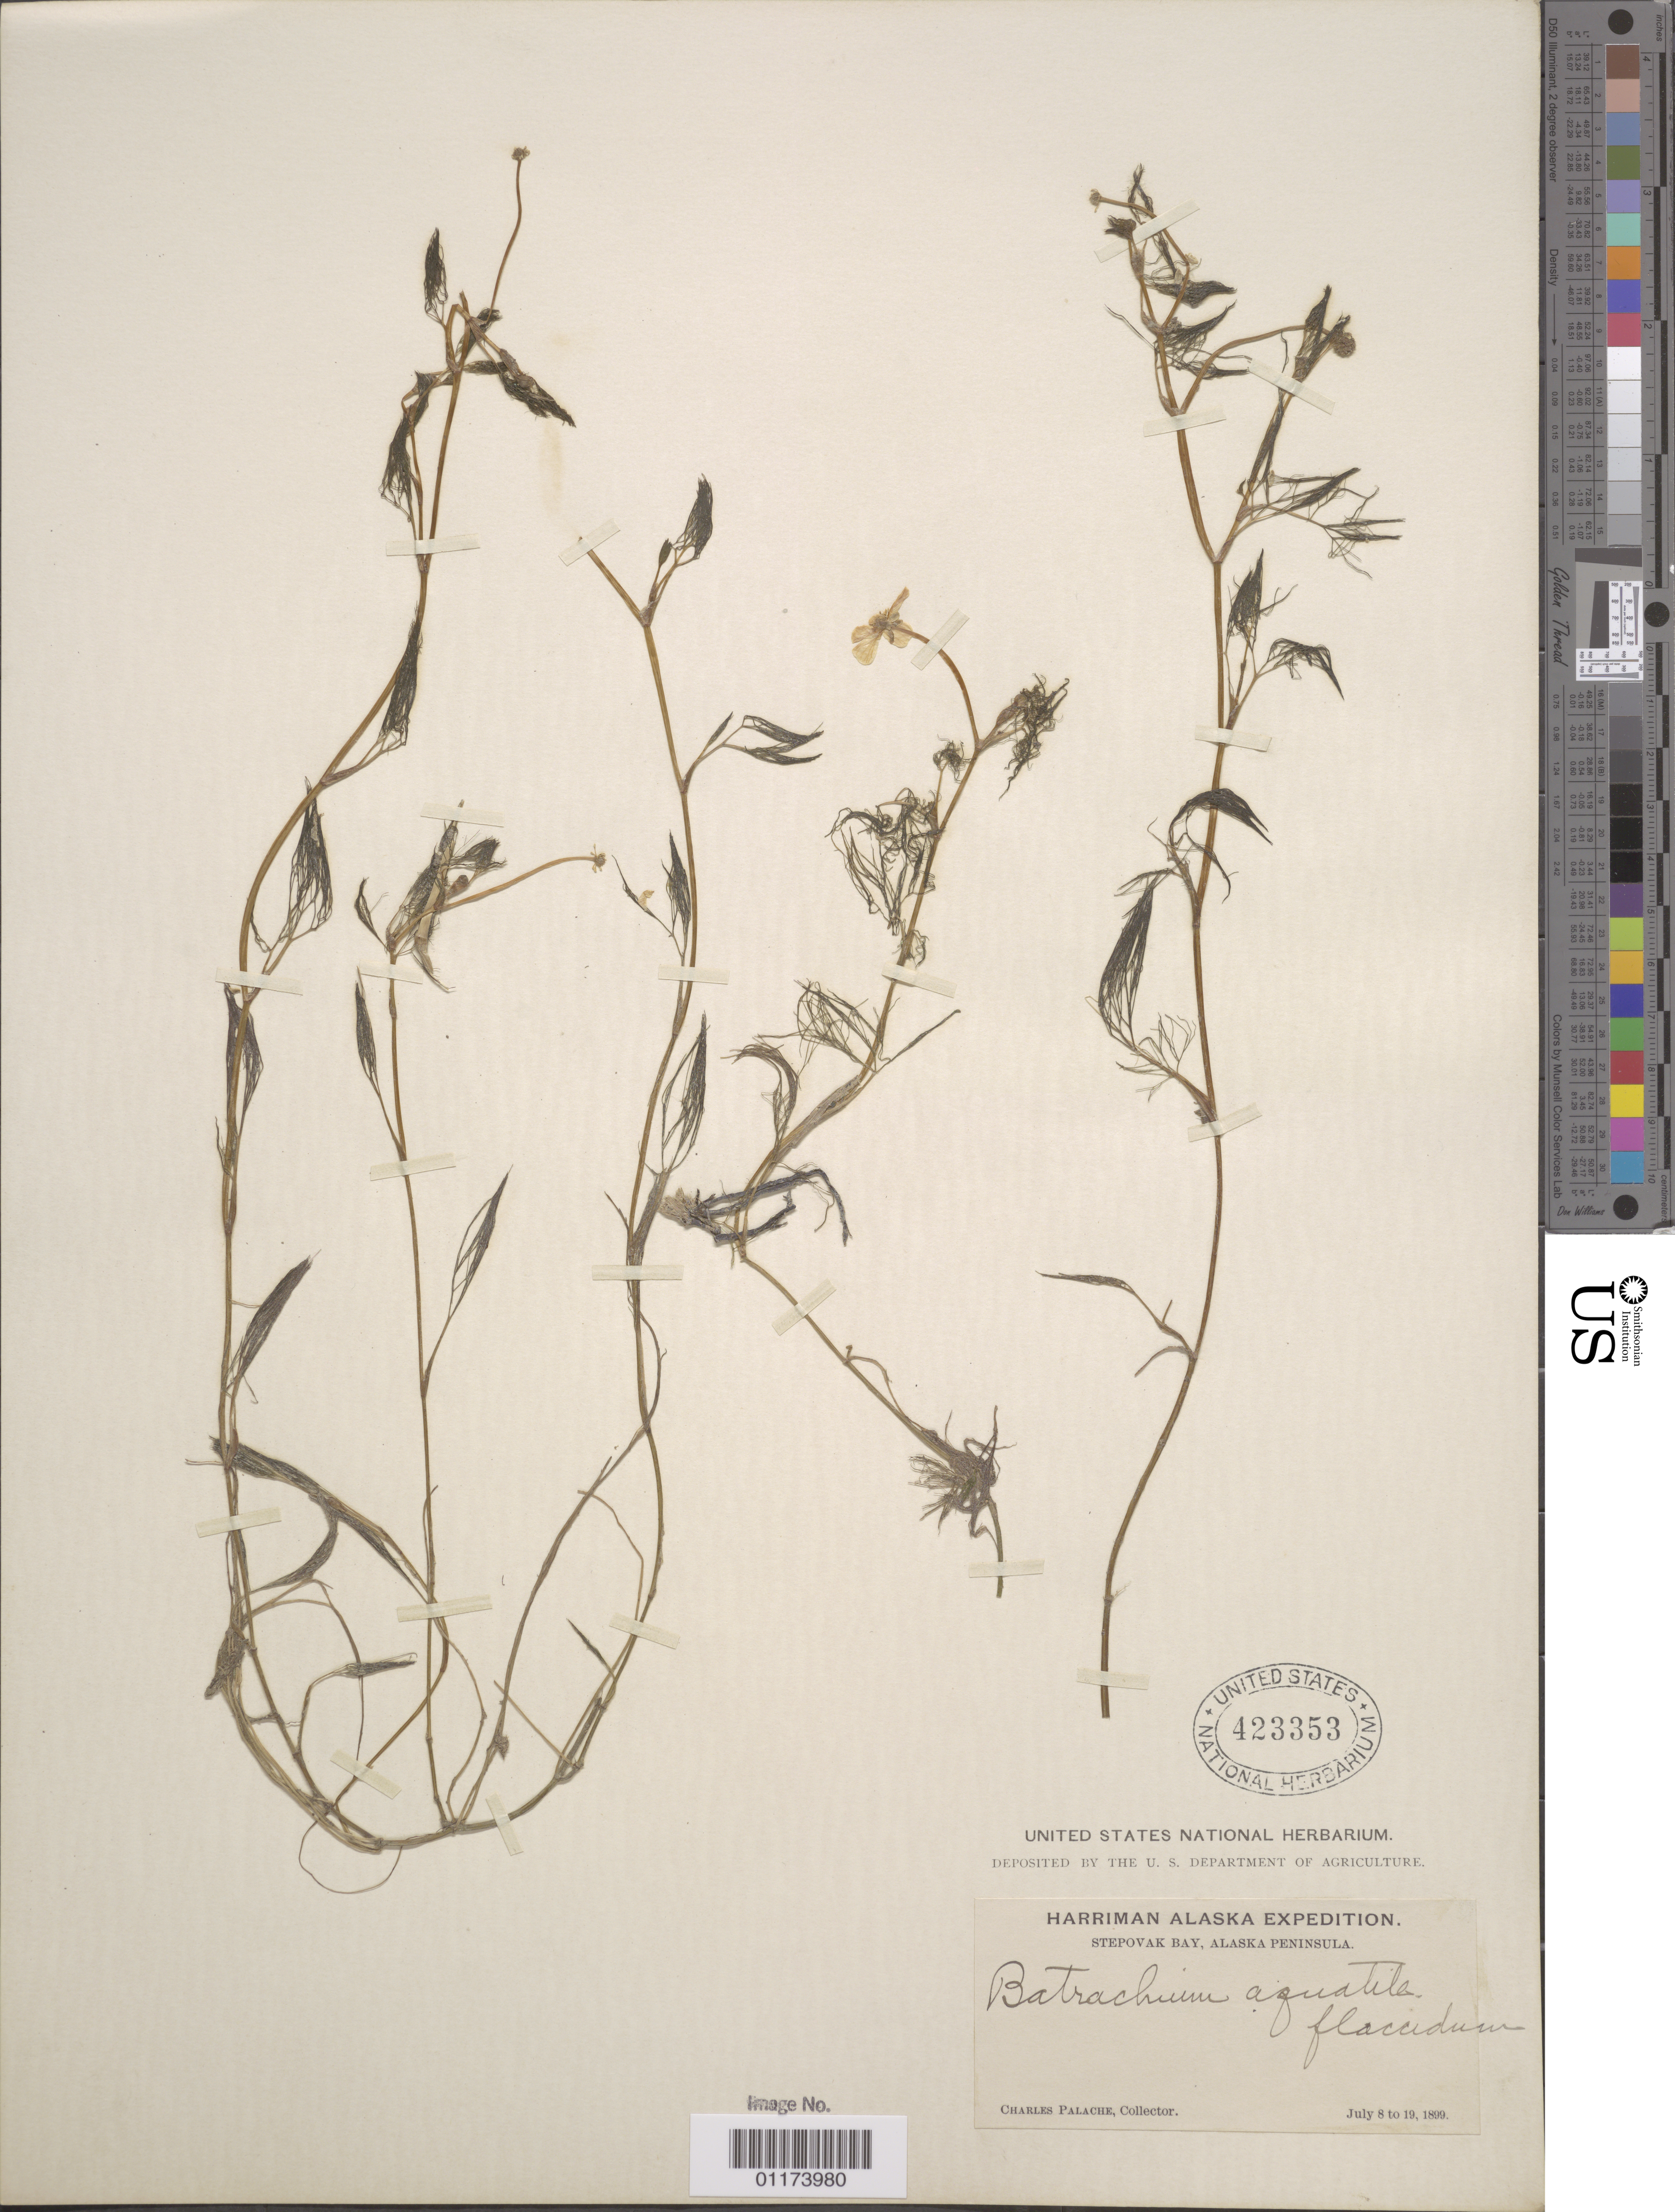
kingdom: Plantae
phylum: Tracheophyta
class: Magnoliopsida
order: Ranunculales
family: Ranunculaceae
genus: Ranunculus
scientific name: Ranunculus trichophyllus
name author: Chaix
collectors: C. Palache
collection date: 1899-07-08/1899-07-19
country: United States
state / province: Alaska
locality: Stepovak Bay, Alaska Peninsula.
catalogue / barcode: US 423353